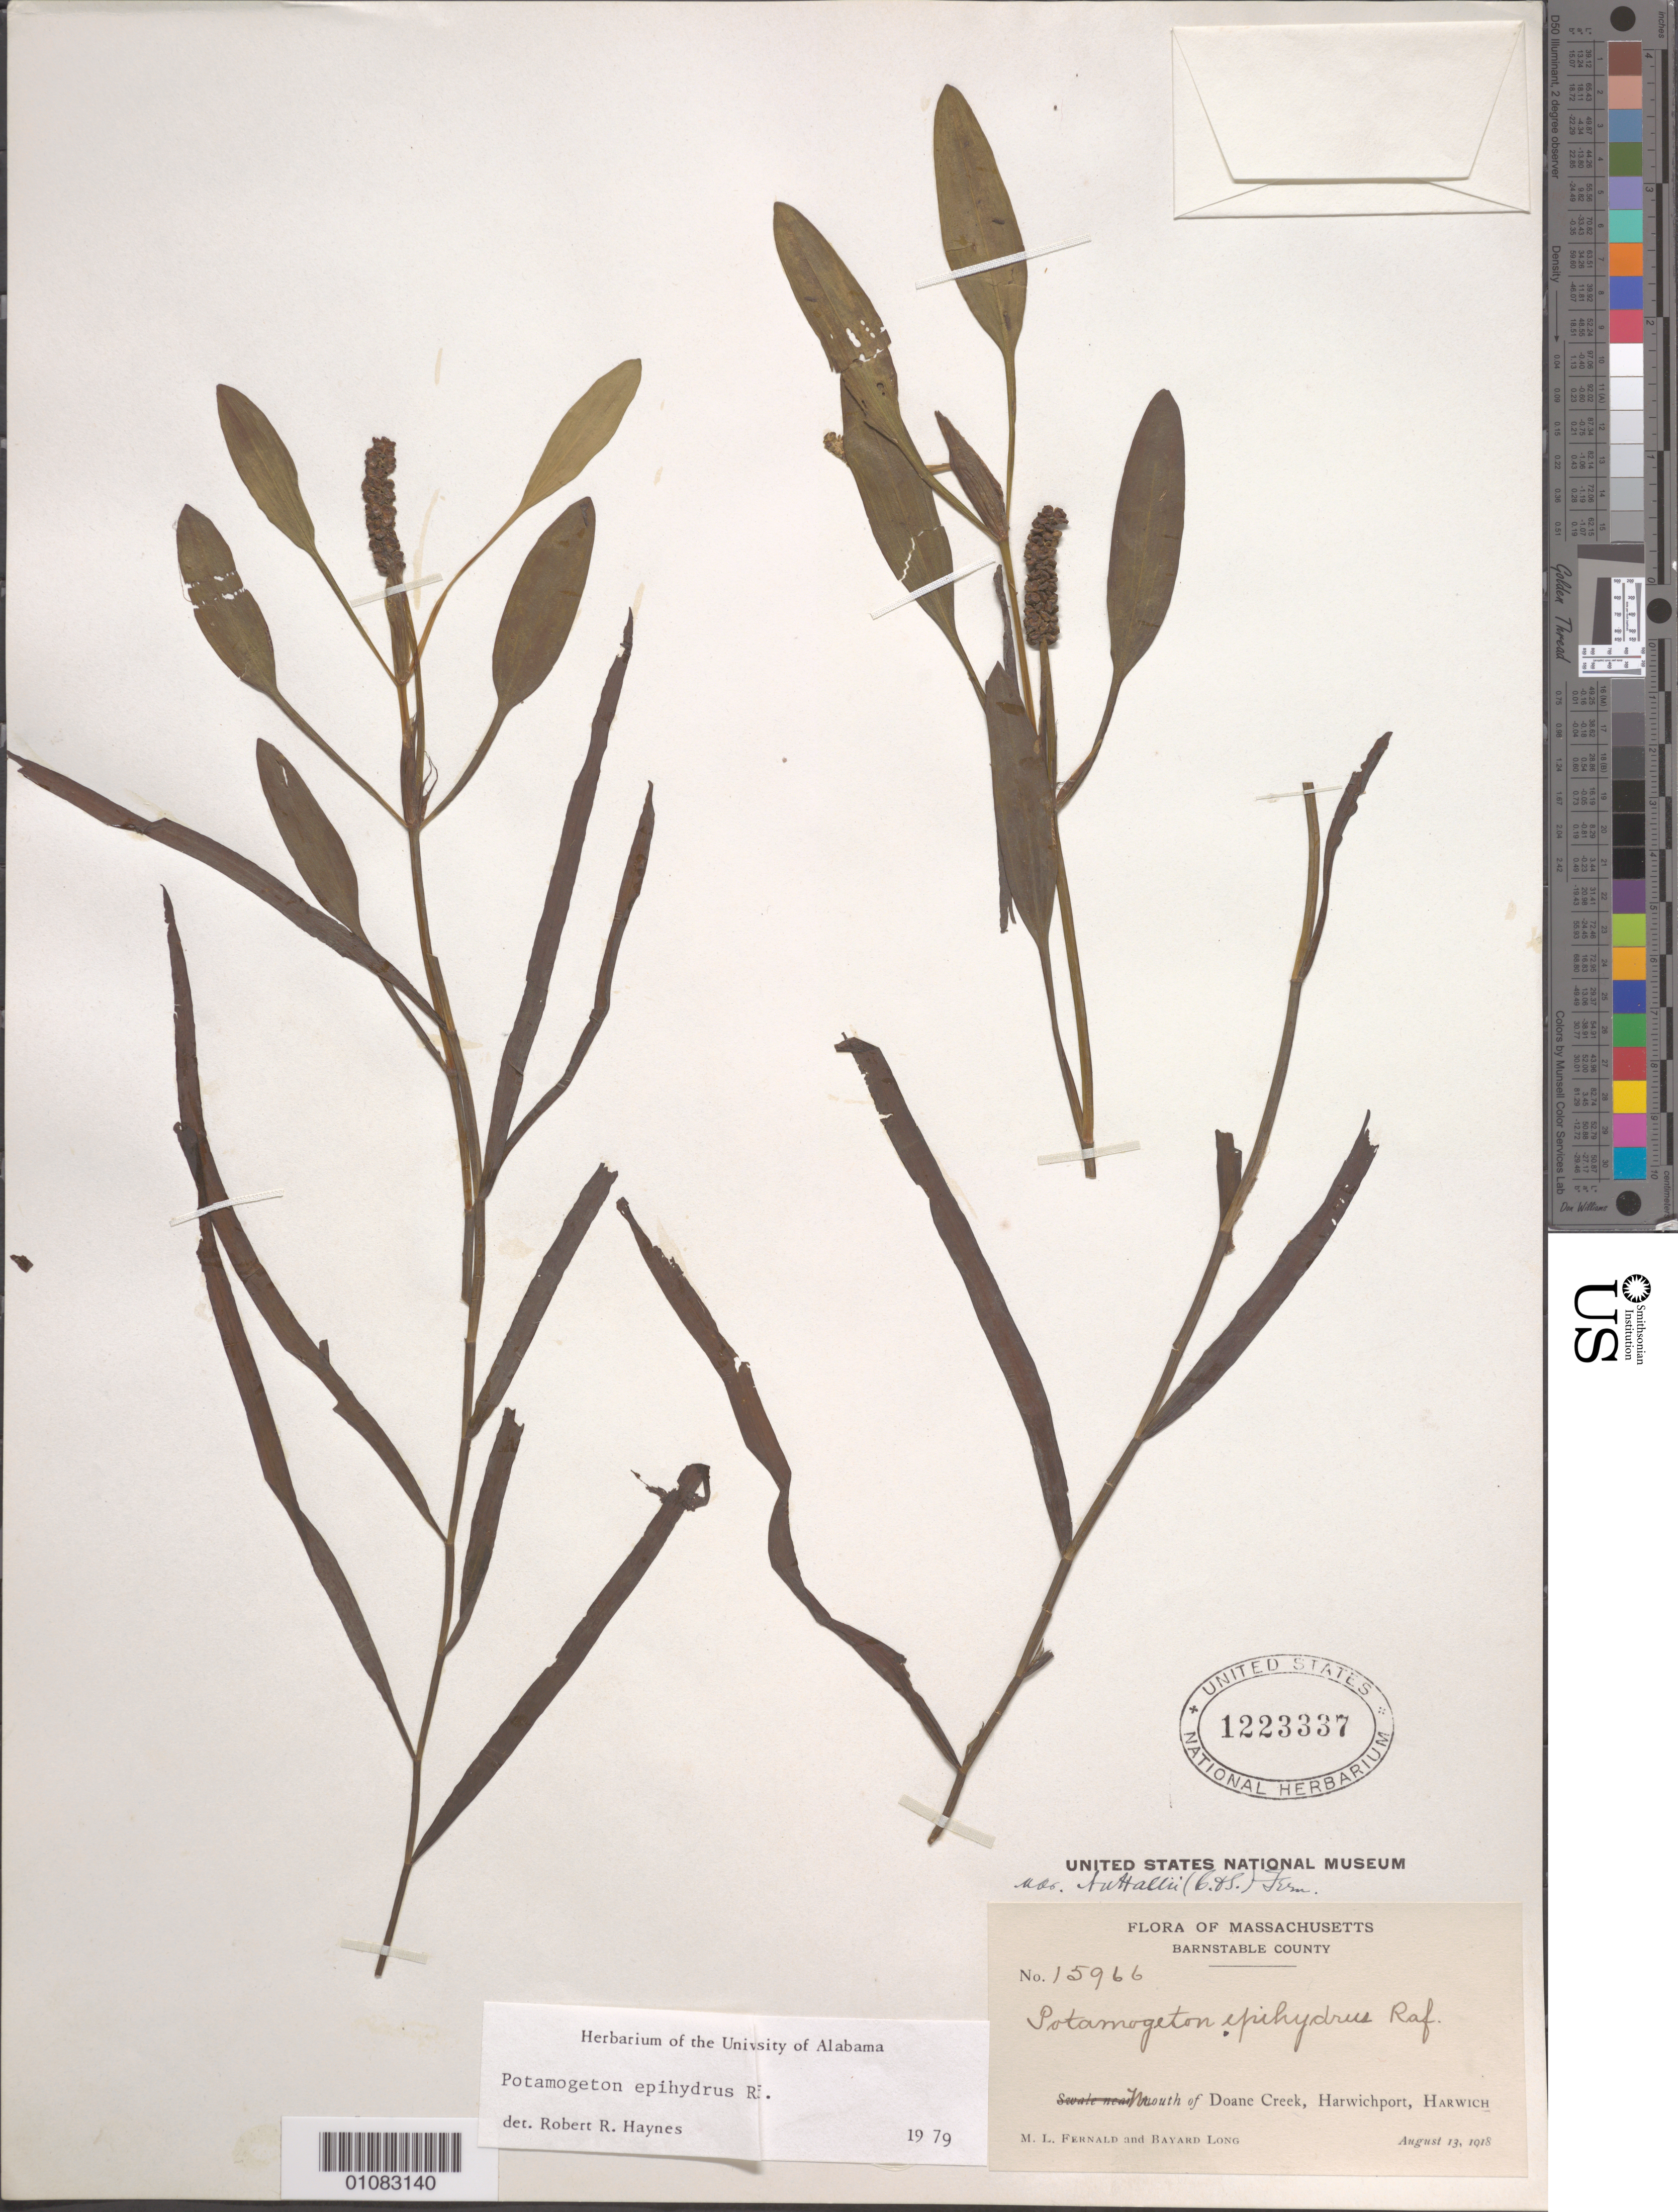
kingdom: Plantae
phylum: Tracheophyta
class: Liliopsida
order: Alismatales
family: Potamogetonaceae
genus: Potamogeton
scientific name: Potamogeton epihydrus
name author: Raf.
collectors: M. L. Fernald & B. H. Long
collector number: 15966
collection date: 1918-08-13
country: United States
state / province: Massachusetts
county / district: Barnstable County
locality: Harwich, Harwichport, mouth of Doane Creek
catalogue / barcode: US 1223337